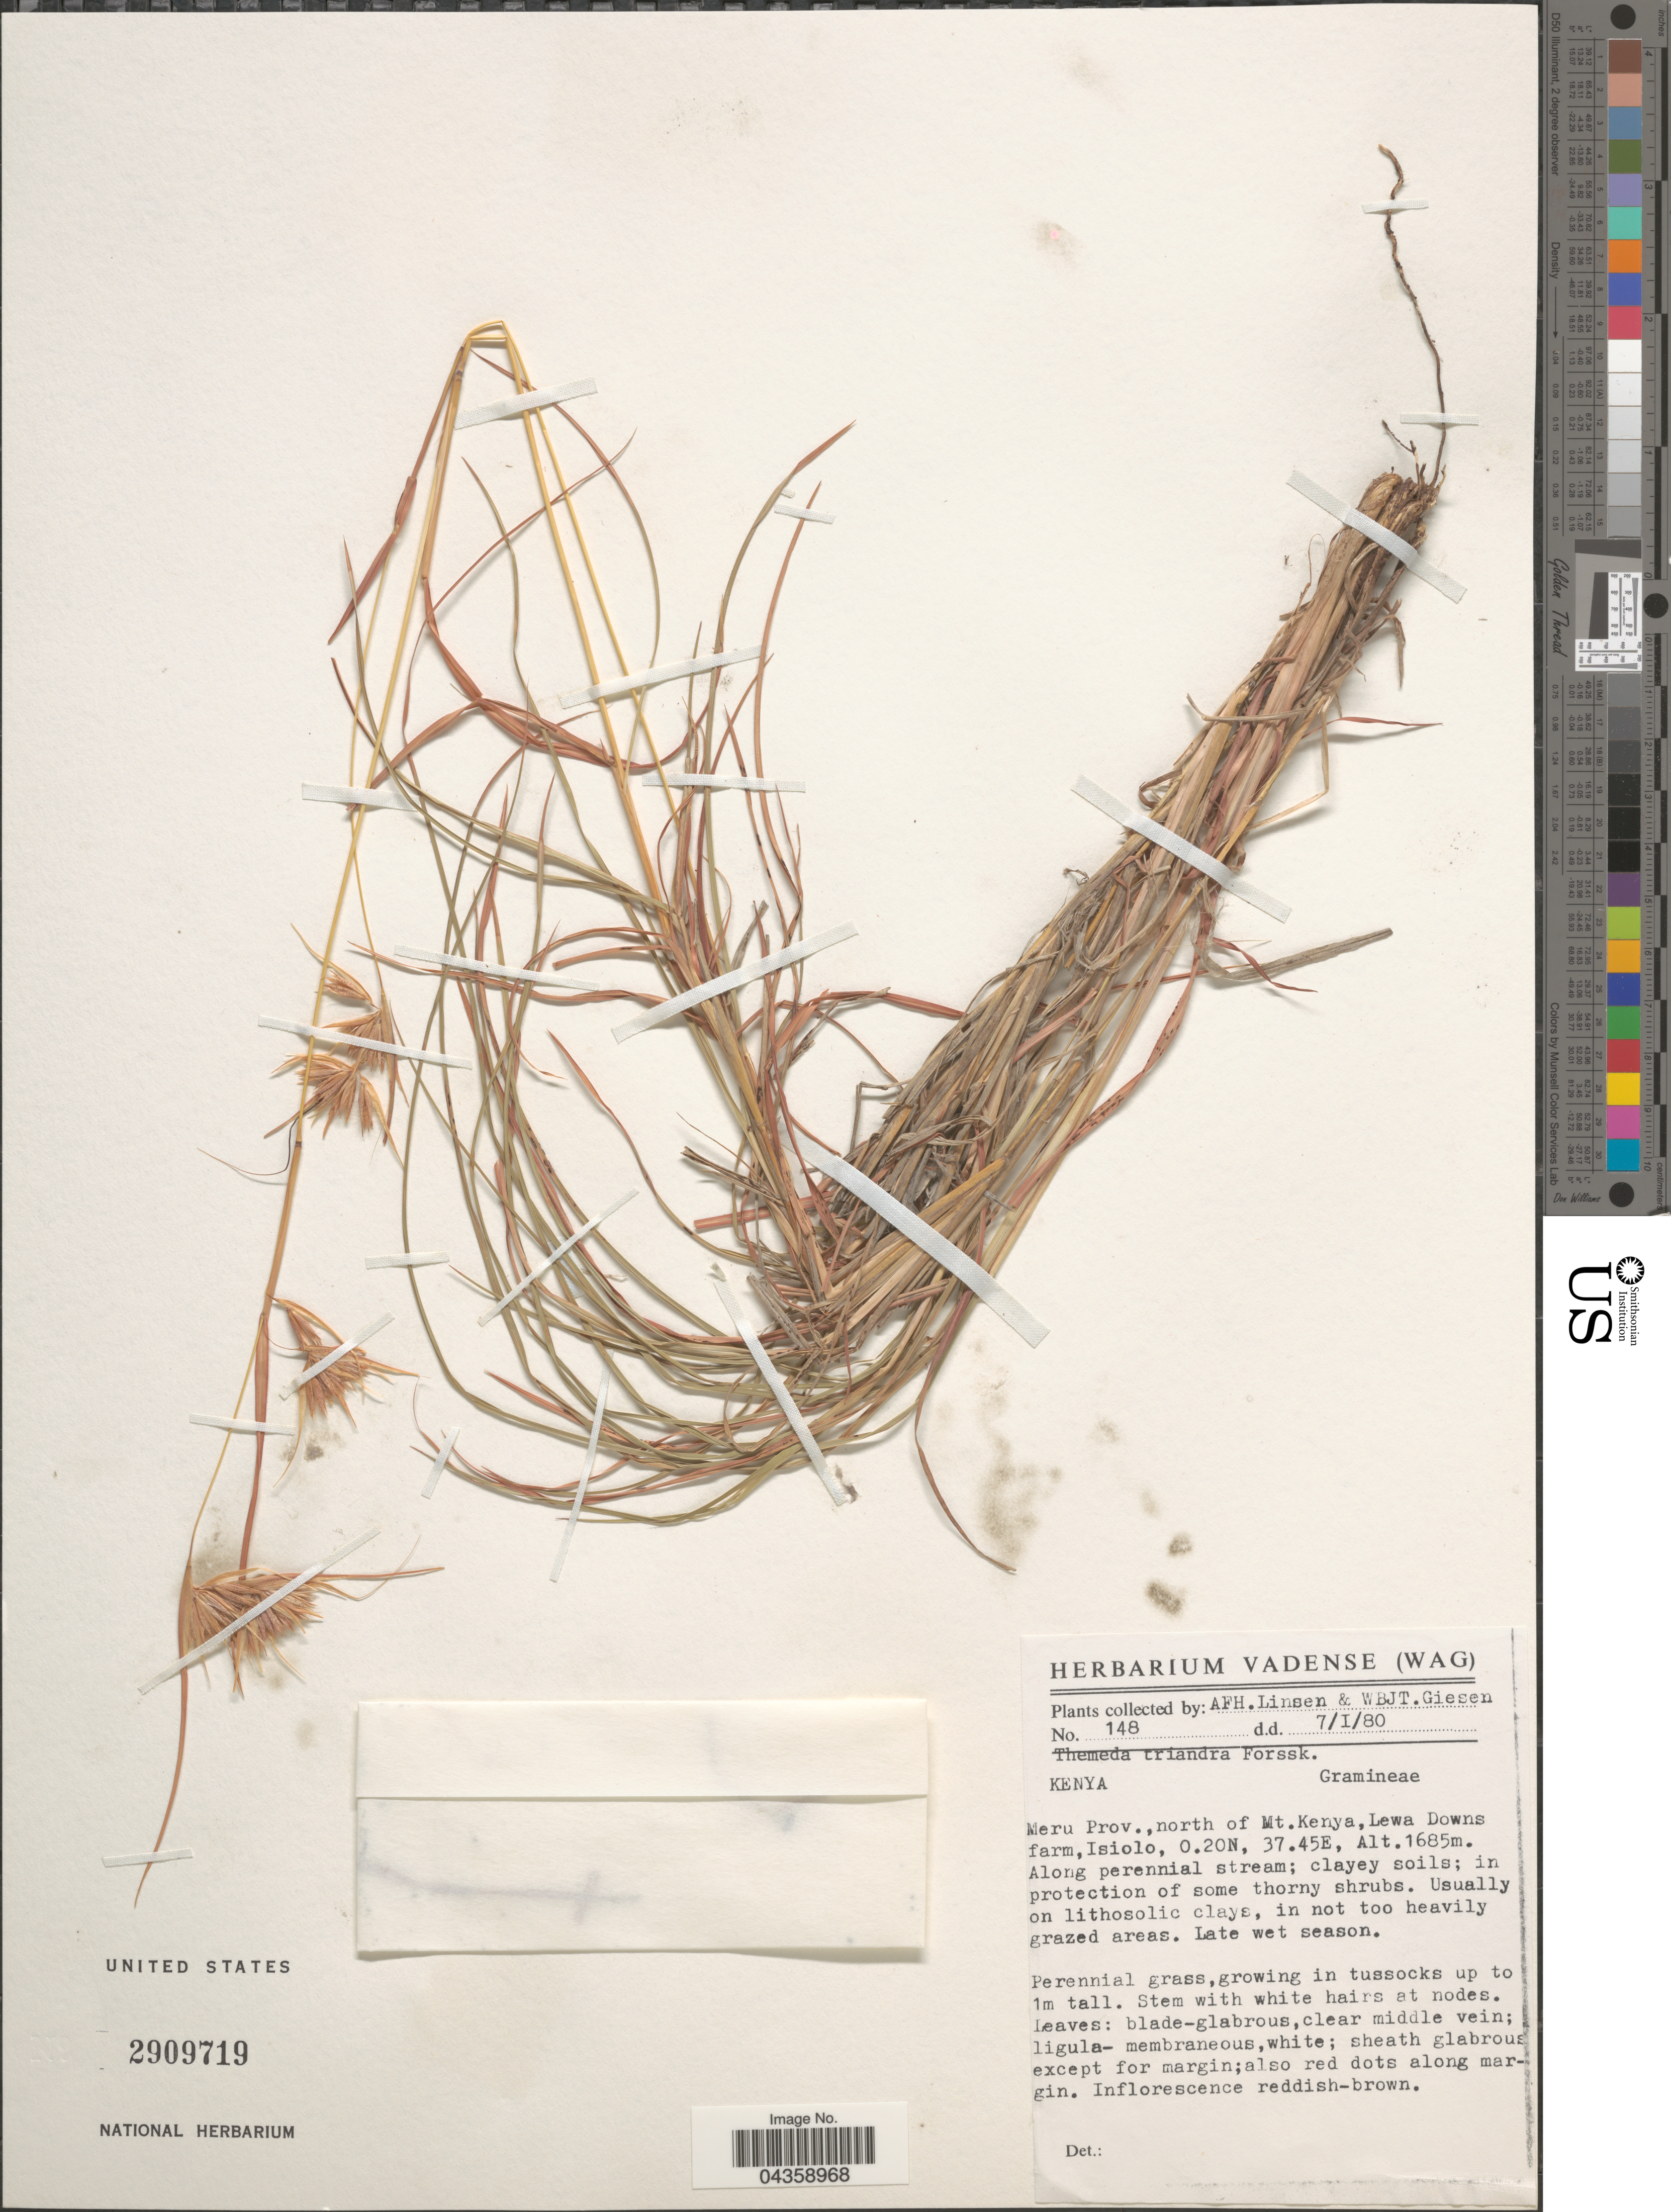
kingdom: Plantae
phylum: Tracheophyta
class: Liliopsida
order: Poales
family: Poaceae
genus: Themeda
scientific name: Themeda triandra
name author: Forssk.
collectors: A. Linsen & W. Giesen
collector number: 148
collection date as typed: Transcribed d/m/y: 7/1/80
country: Kenya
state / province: Meru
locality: North of Mt. Kenya, Lewa Downs farm, Isiolo.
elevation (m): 1685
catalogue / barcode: US 2909719